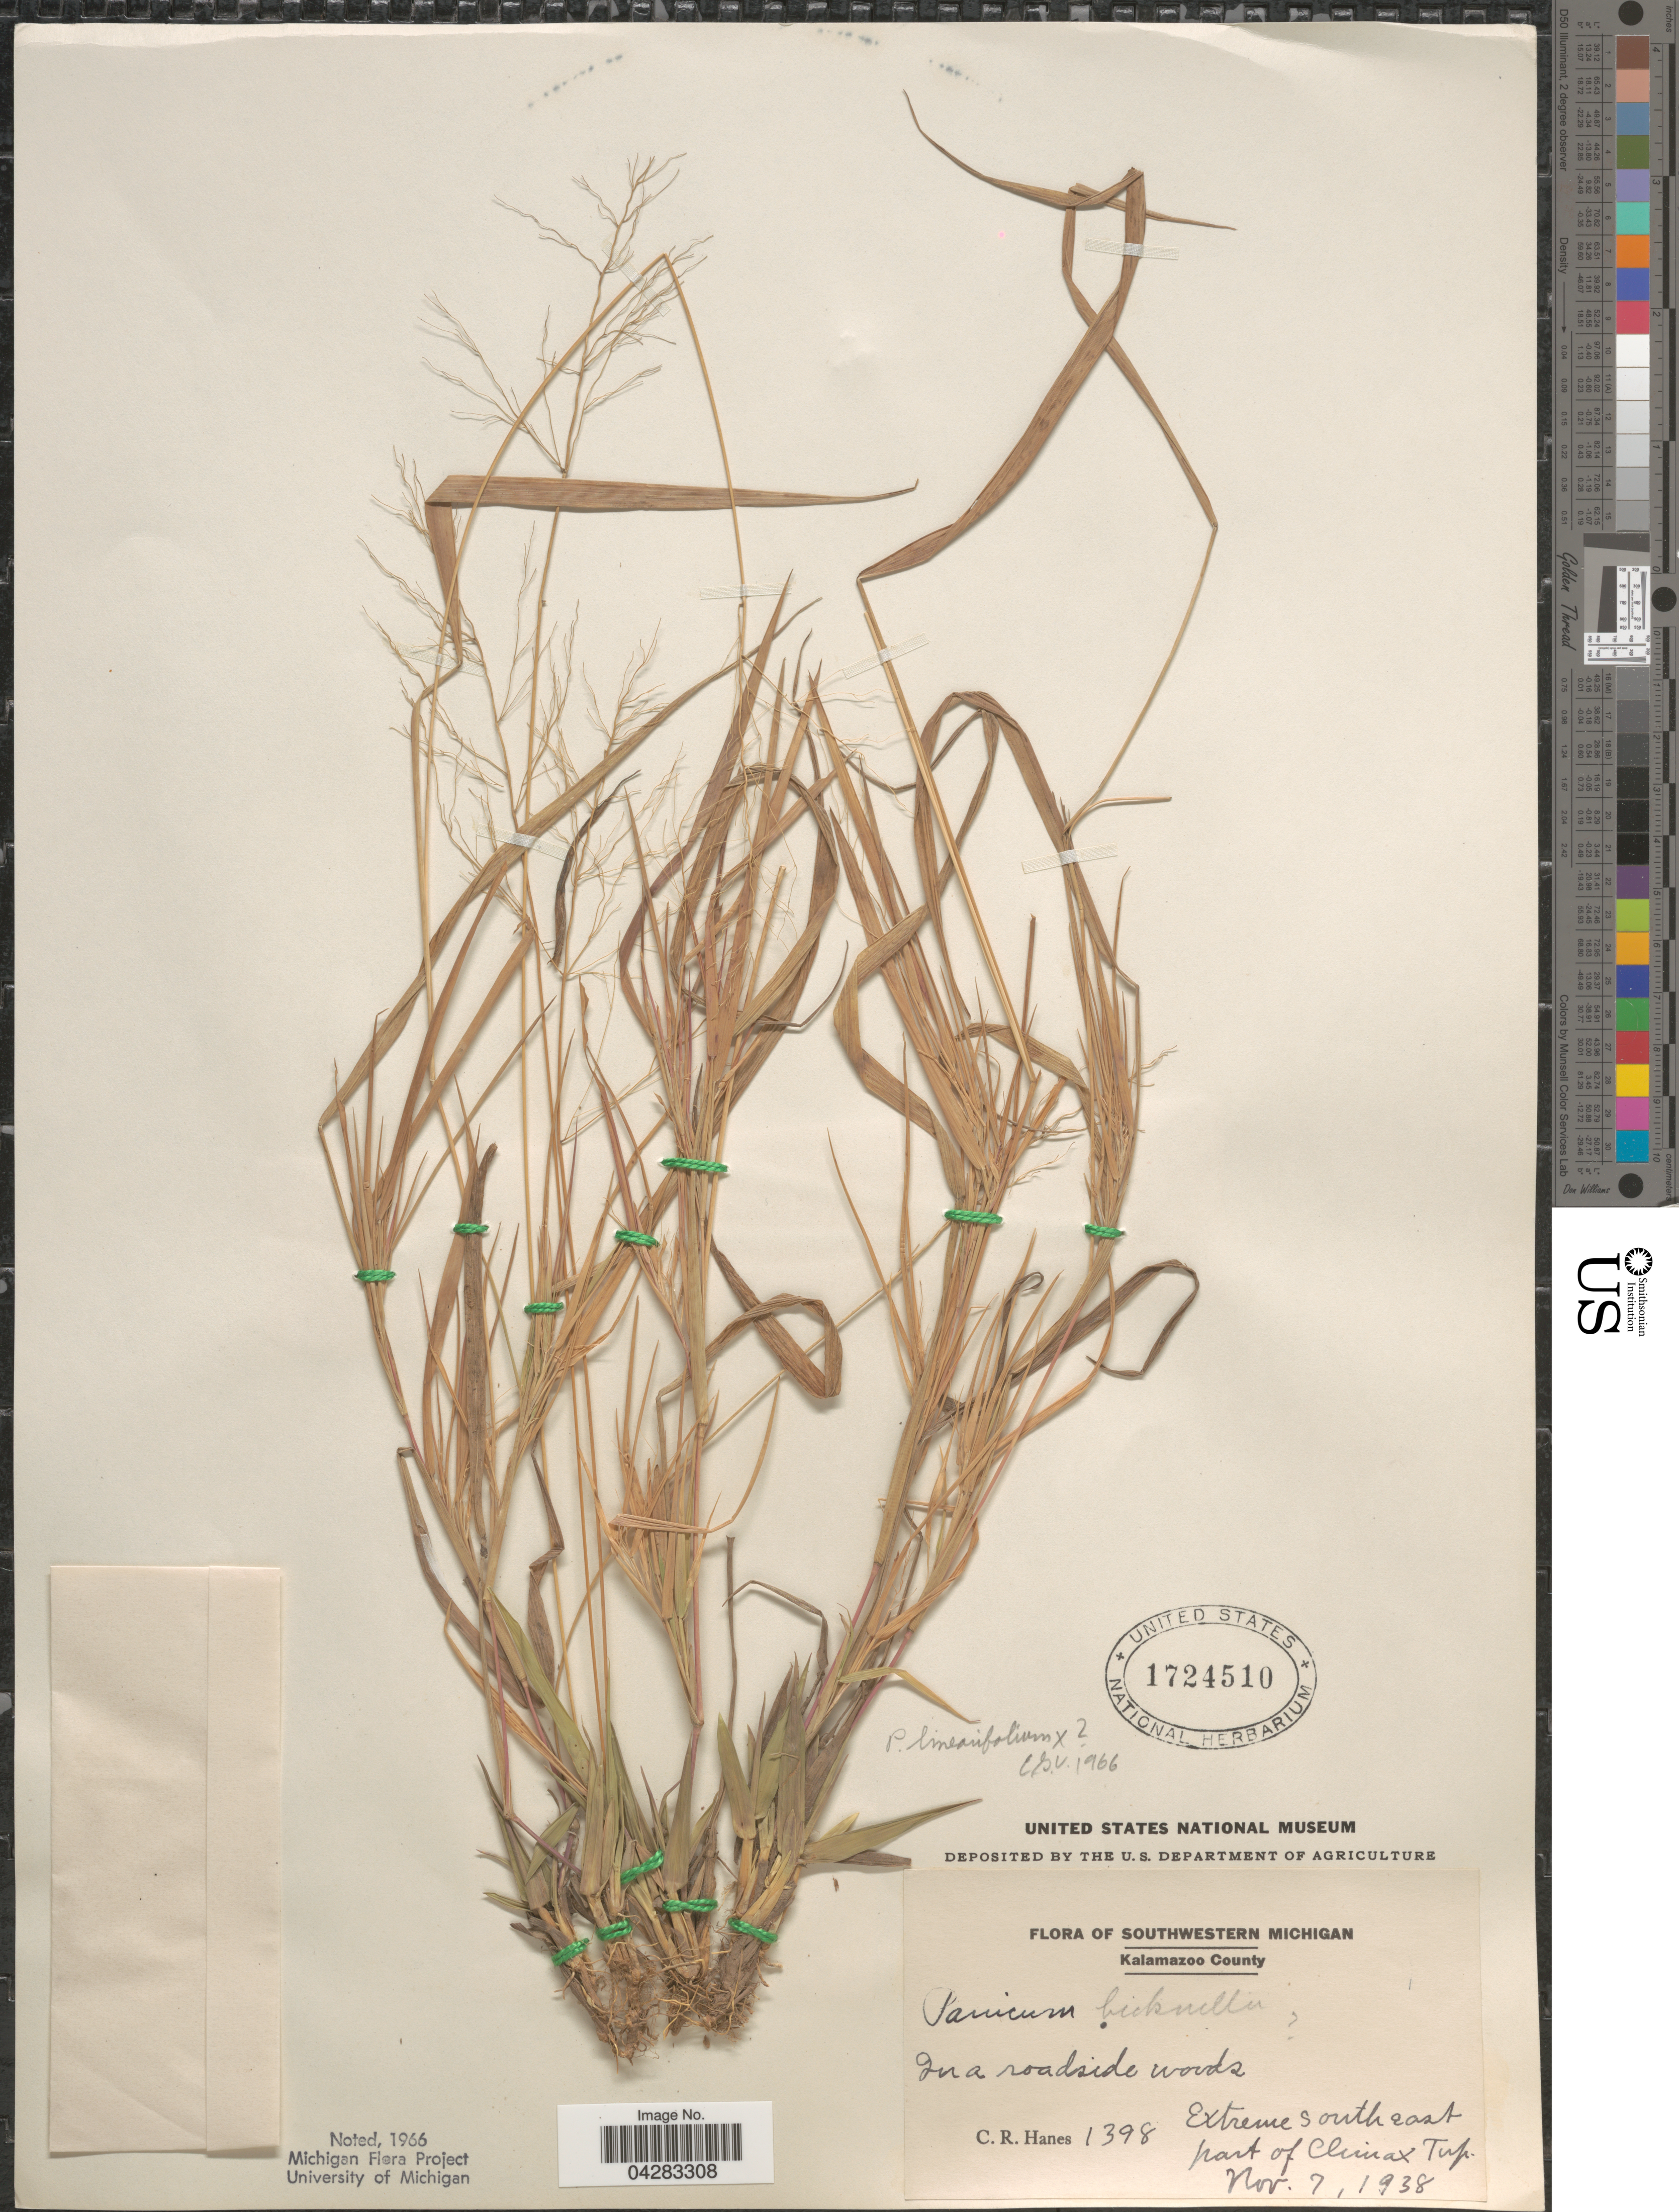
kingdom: Plantae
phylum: Tracheophyta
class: Liliopsida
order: Poales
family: Poaceae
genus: Dichanthelium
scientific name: Dichanthelium linearifolium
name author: (Scribn.) Gould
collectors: C. Hanes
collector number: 1398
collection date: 1938-11-07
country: United States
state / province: Michigan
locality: Southwestern Michigan. Kalamazoo County. In a roadside woods. Extreme south East part of Climax Twp.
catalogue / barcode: US 1724510